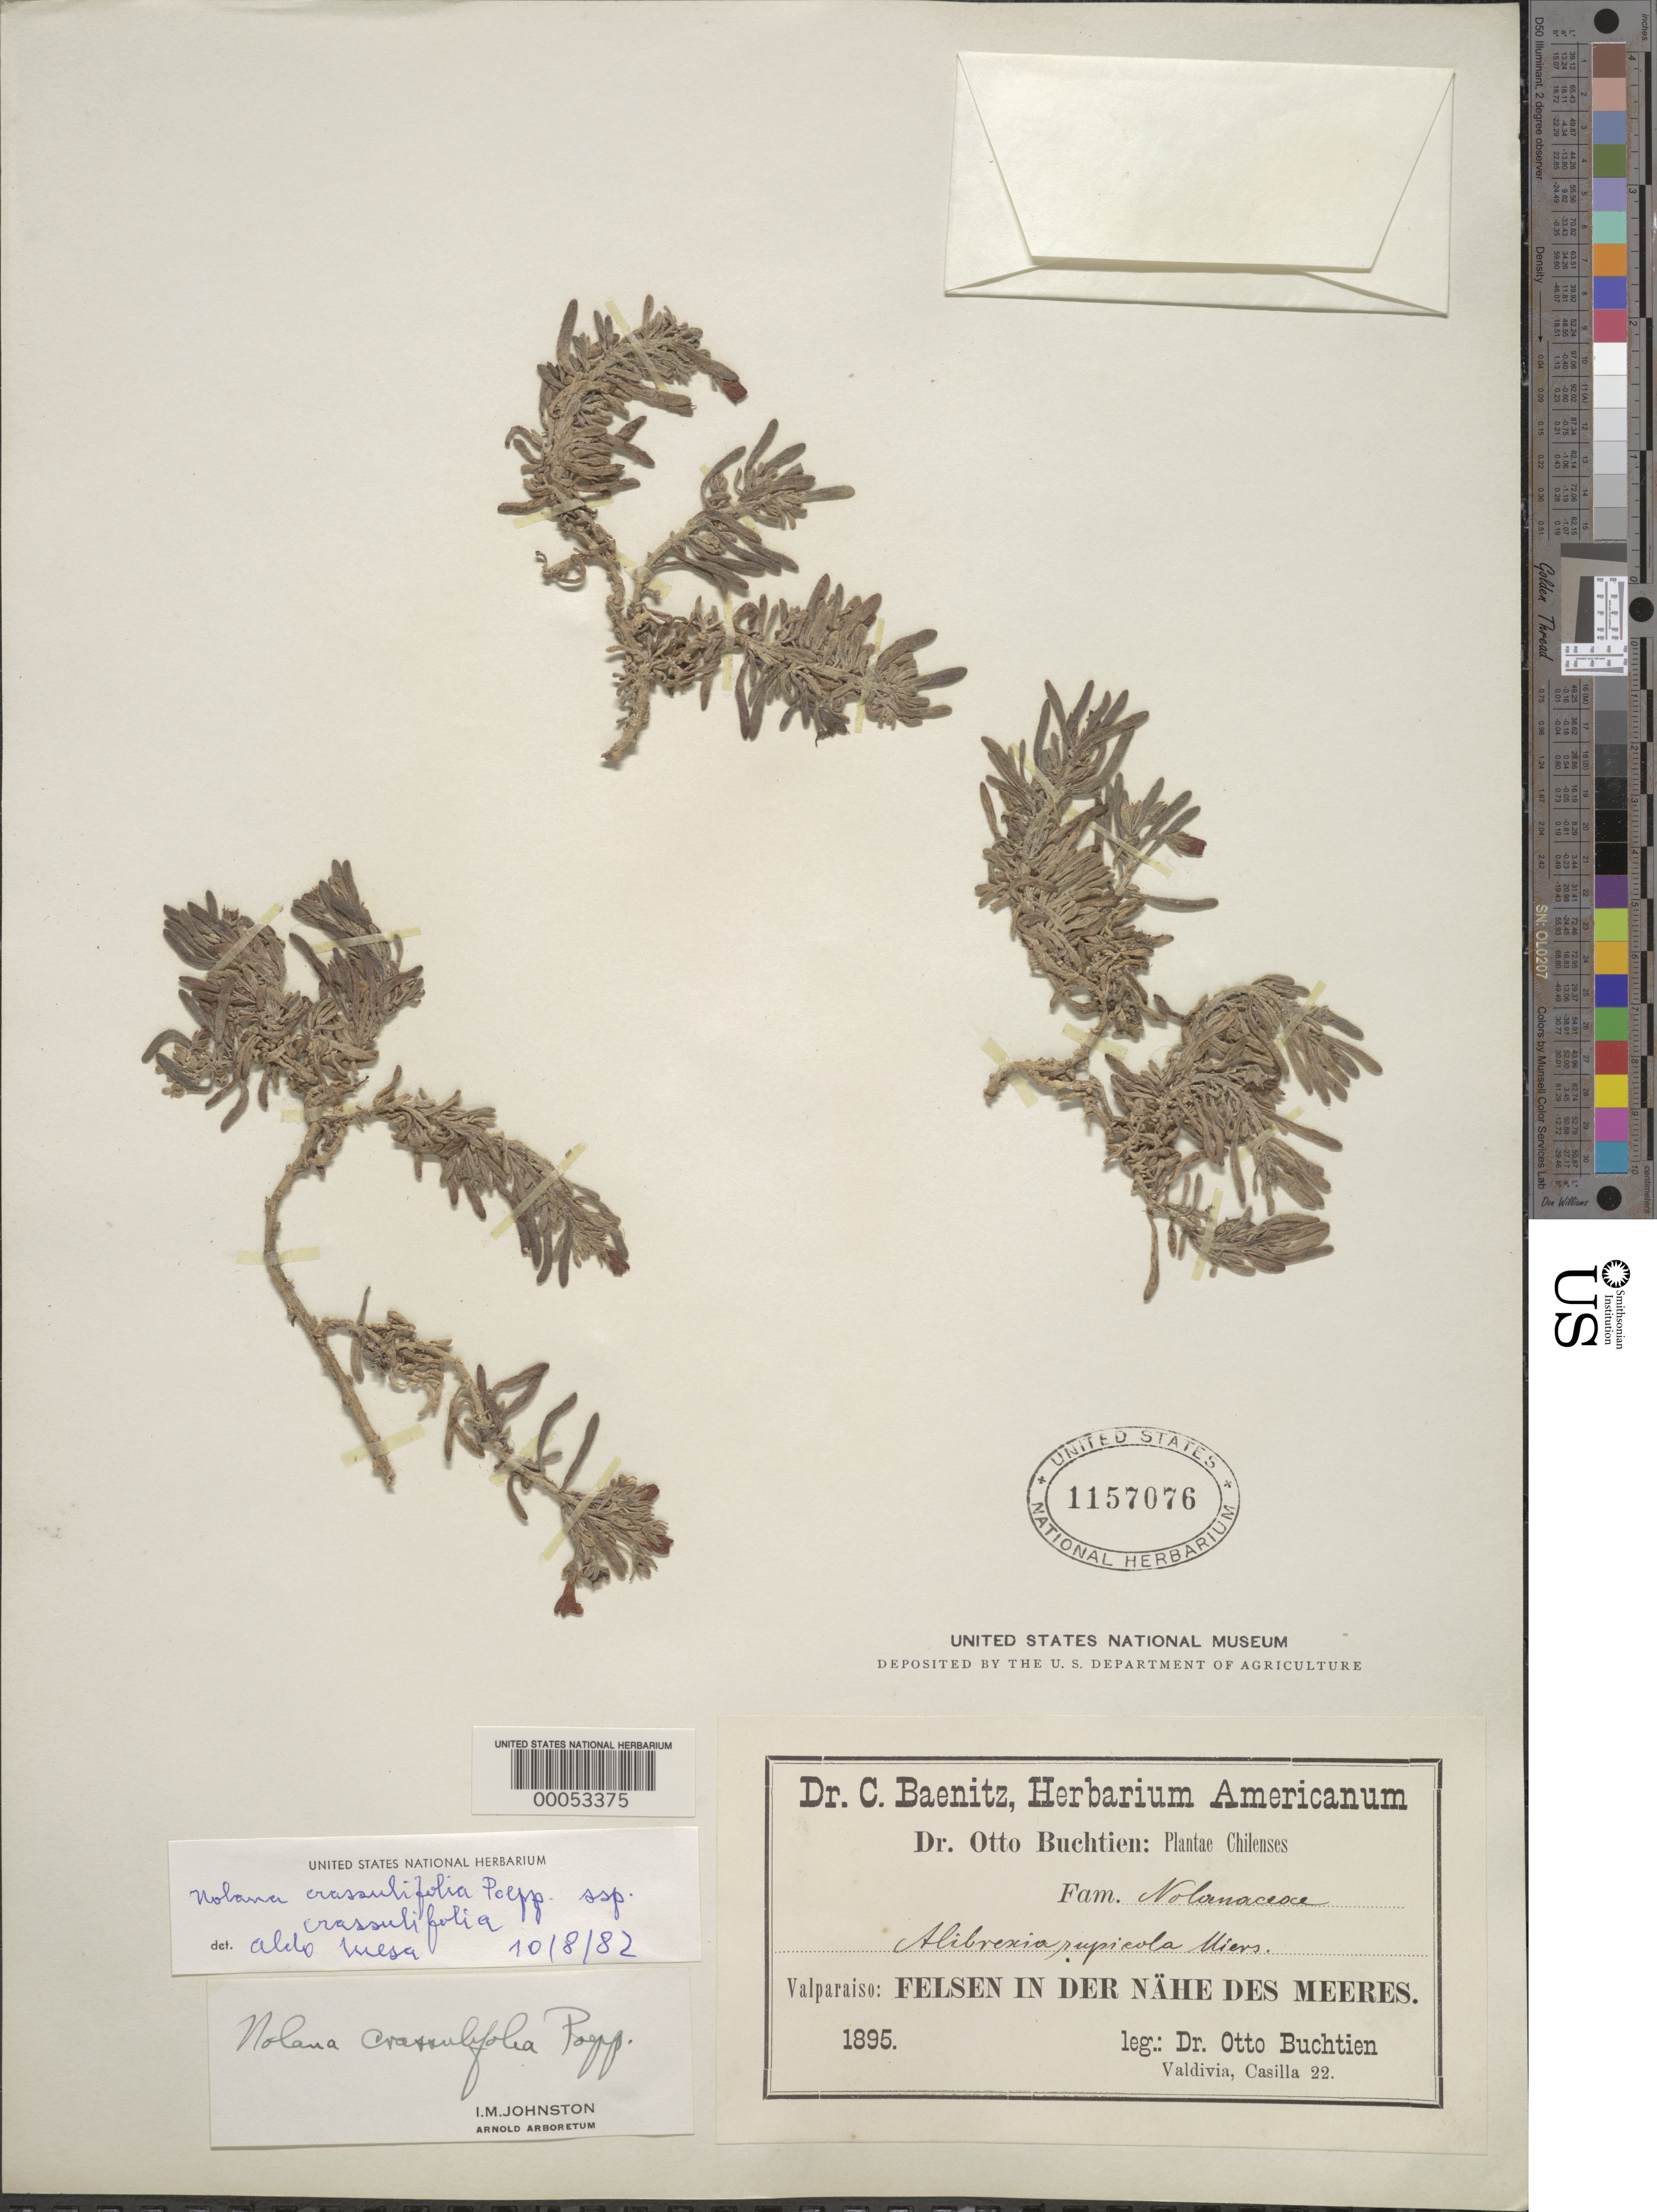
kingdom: Plantae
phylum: Tracheophyta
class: Magnoliopsida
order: Solanales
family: Solanaceae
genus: Nolana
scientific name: Nolana crassulifolia subsp. crassulifolia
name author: Kunze ex Walp.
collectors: O. Buchtien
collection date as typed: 1895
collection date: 1895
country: Chile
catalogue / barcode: US 1157076